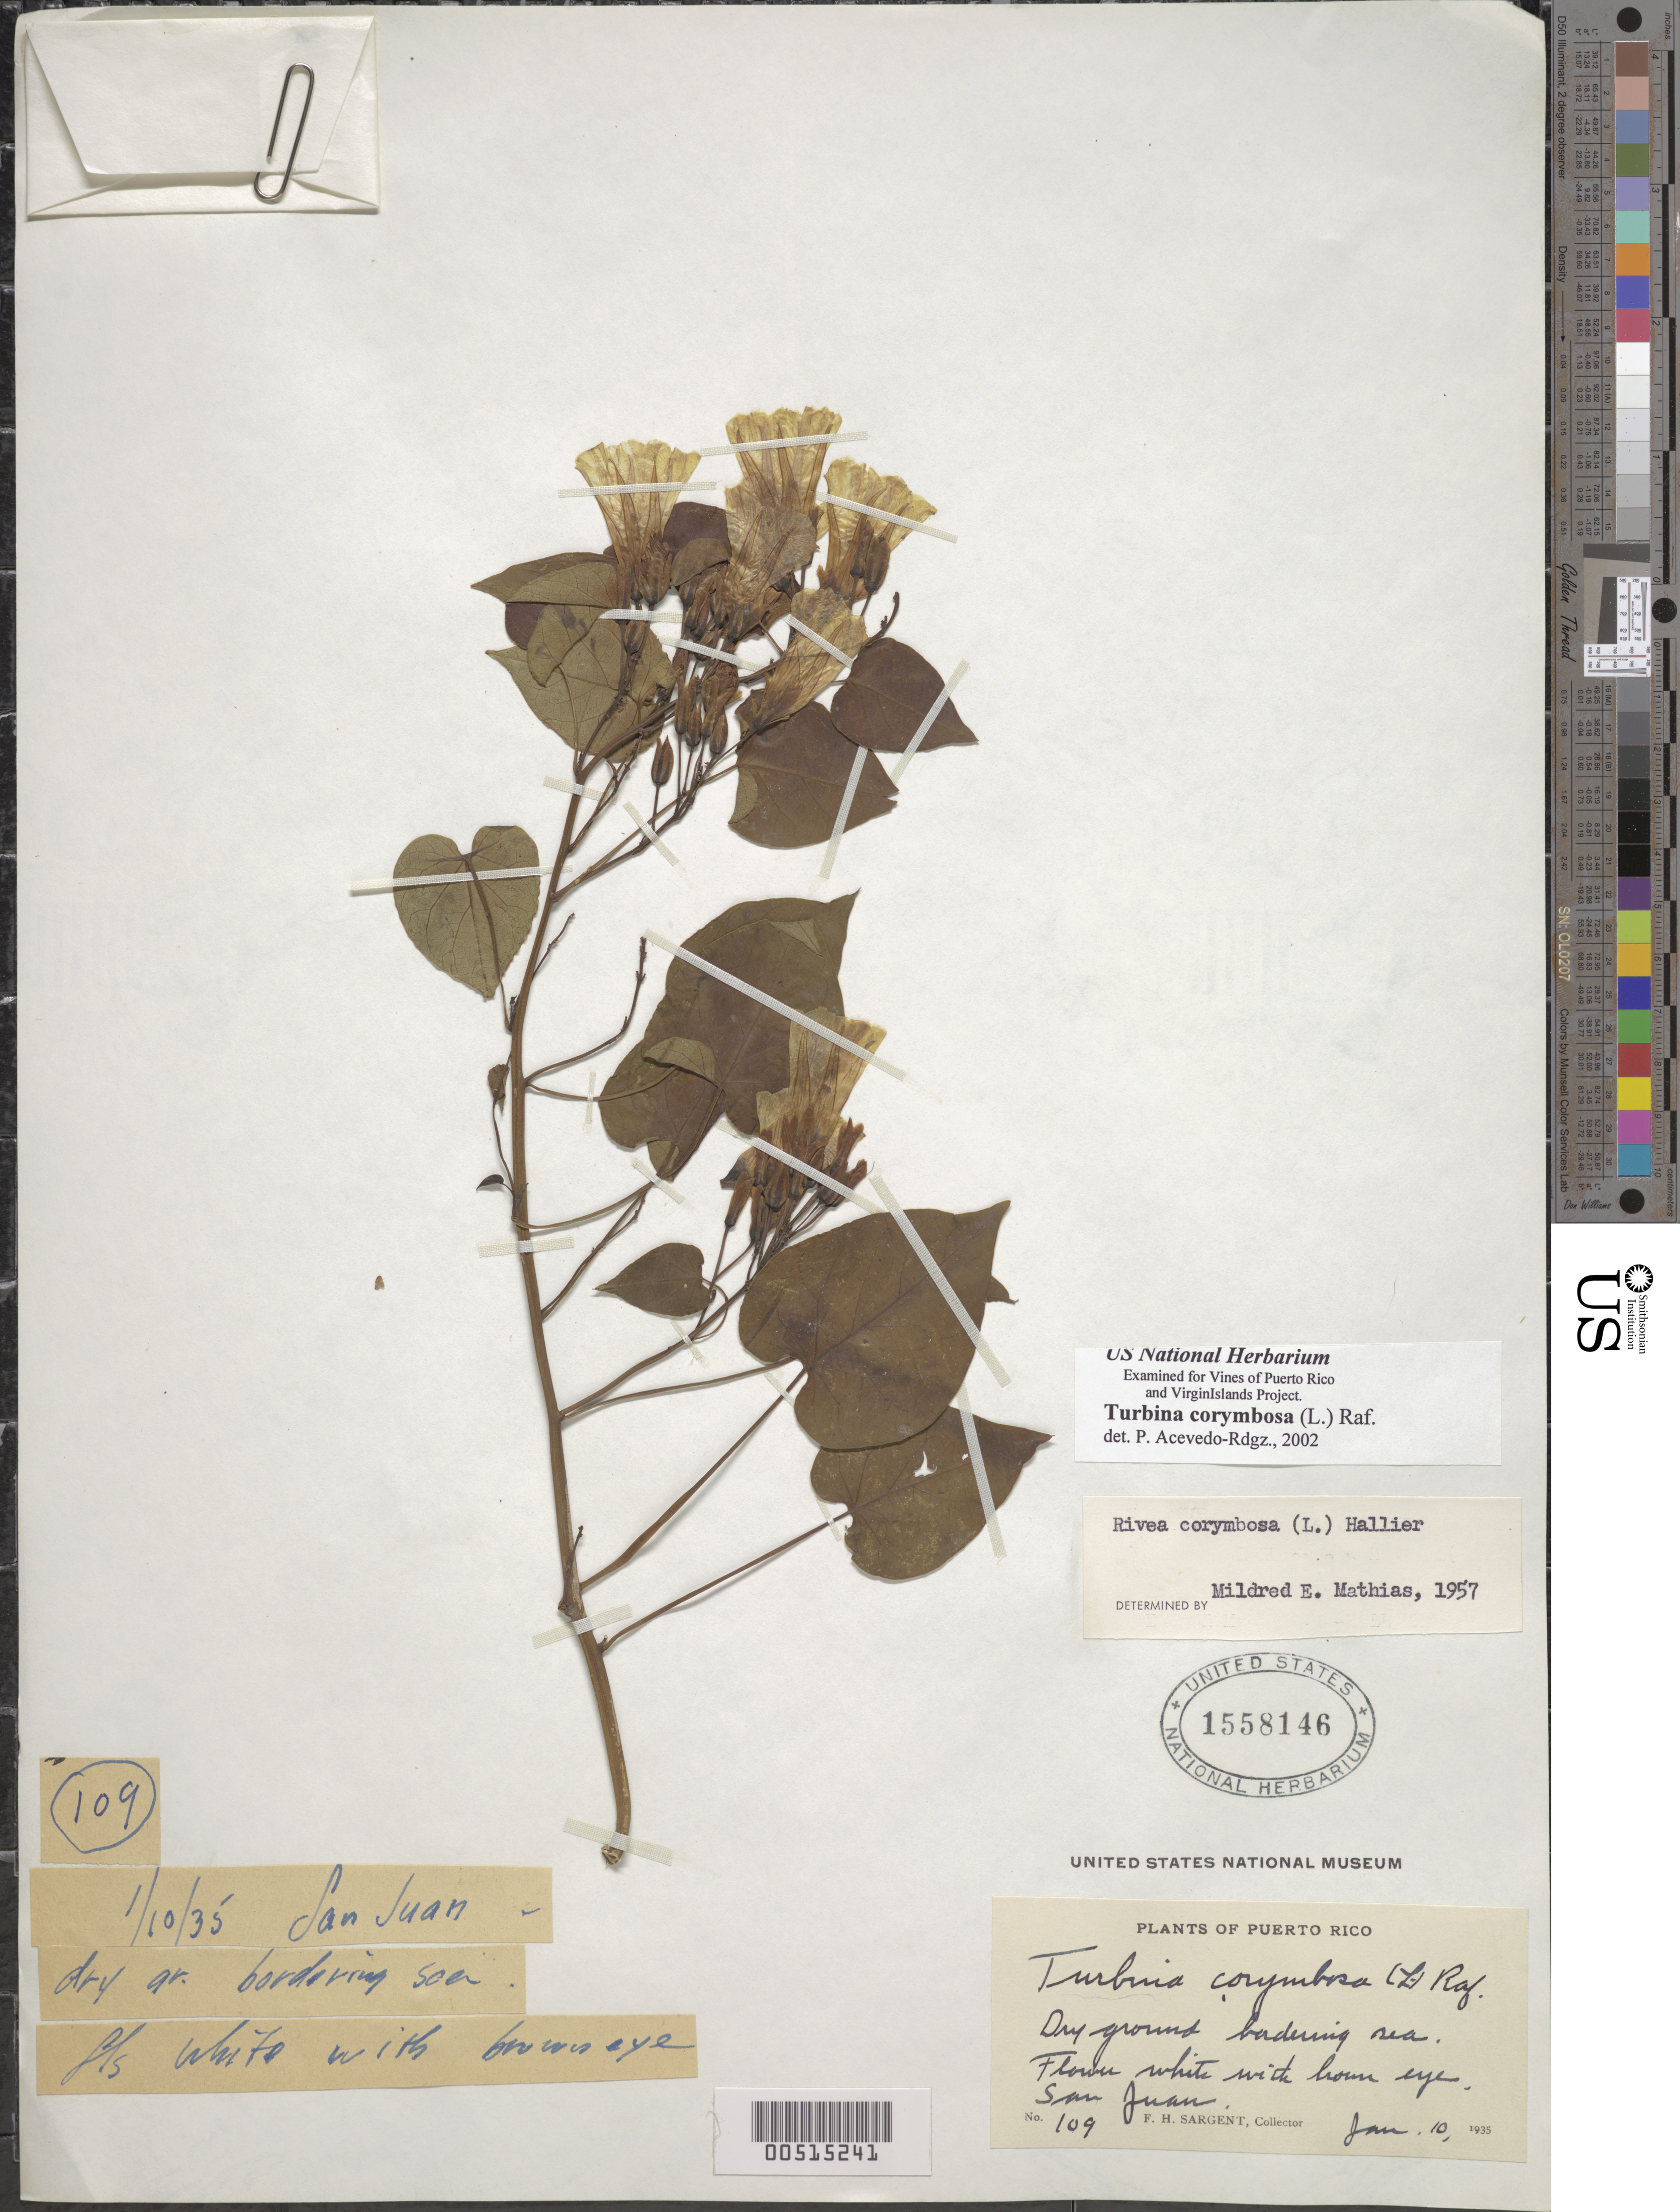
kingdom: Plantae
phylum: Tracheophyta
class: Magnoliopsida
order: Solanales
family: Convolvulaceae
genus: Turbina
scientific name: Turbina corymbosa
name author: (L.) Raf.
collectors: F. H. Sargent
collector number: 109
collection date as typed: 10 Jan 1935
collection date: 1935-01-10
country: Puerto Rico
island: Greater Antilles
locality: San Juan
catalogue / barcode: US 1558146